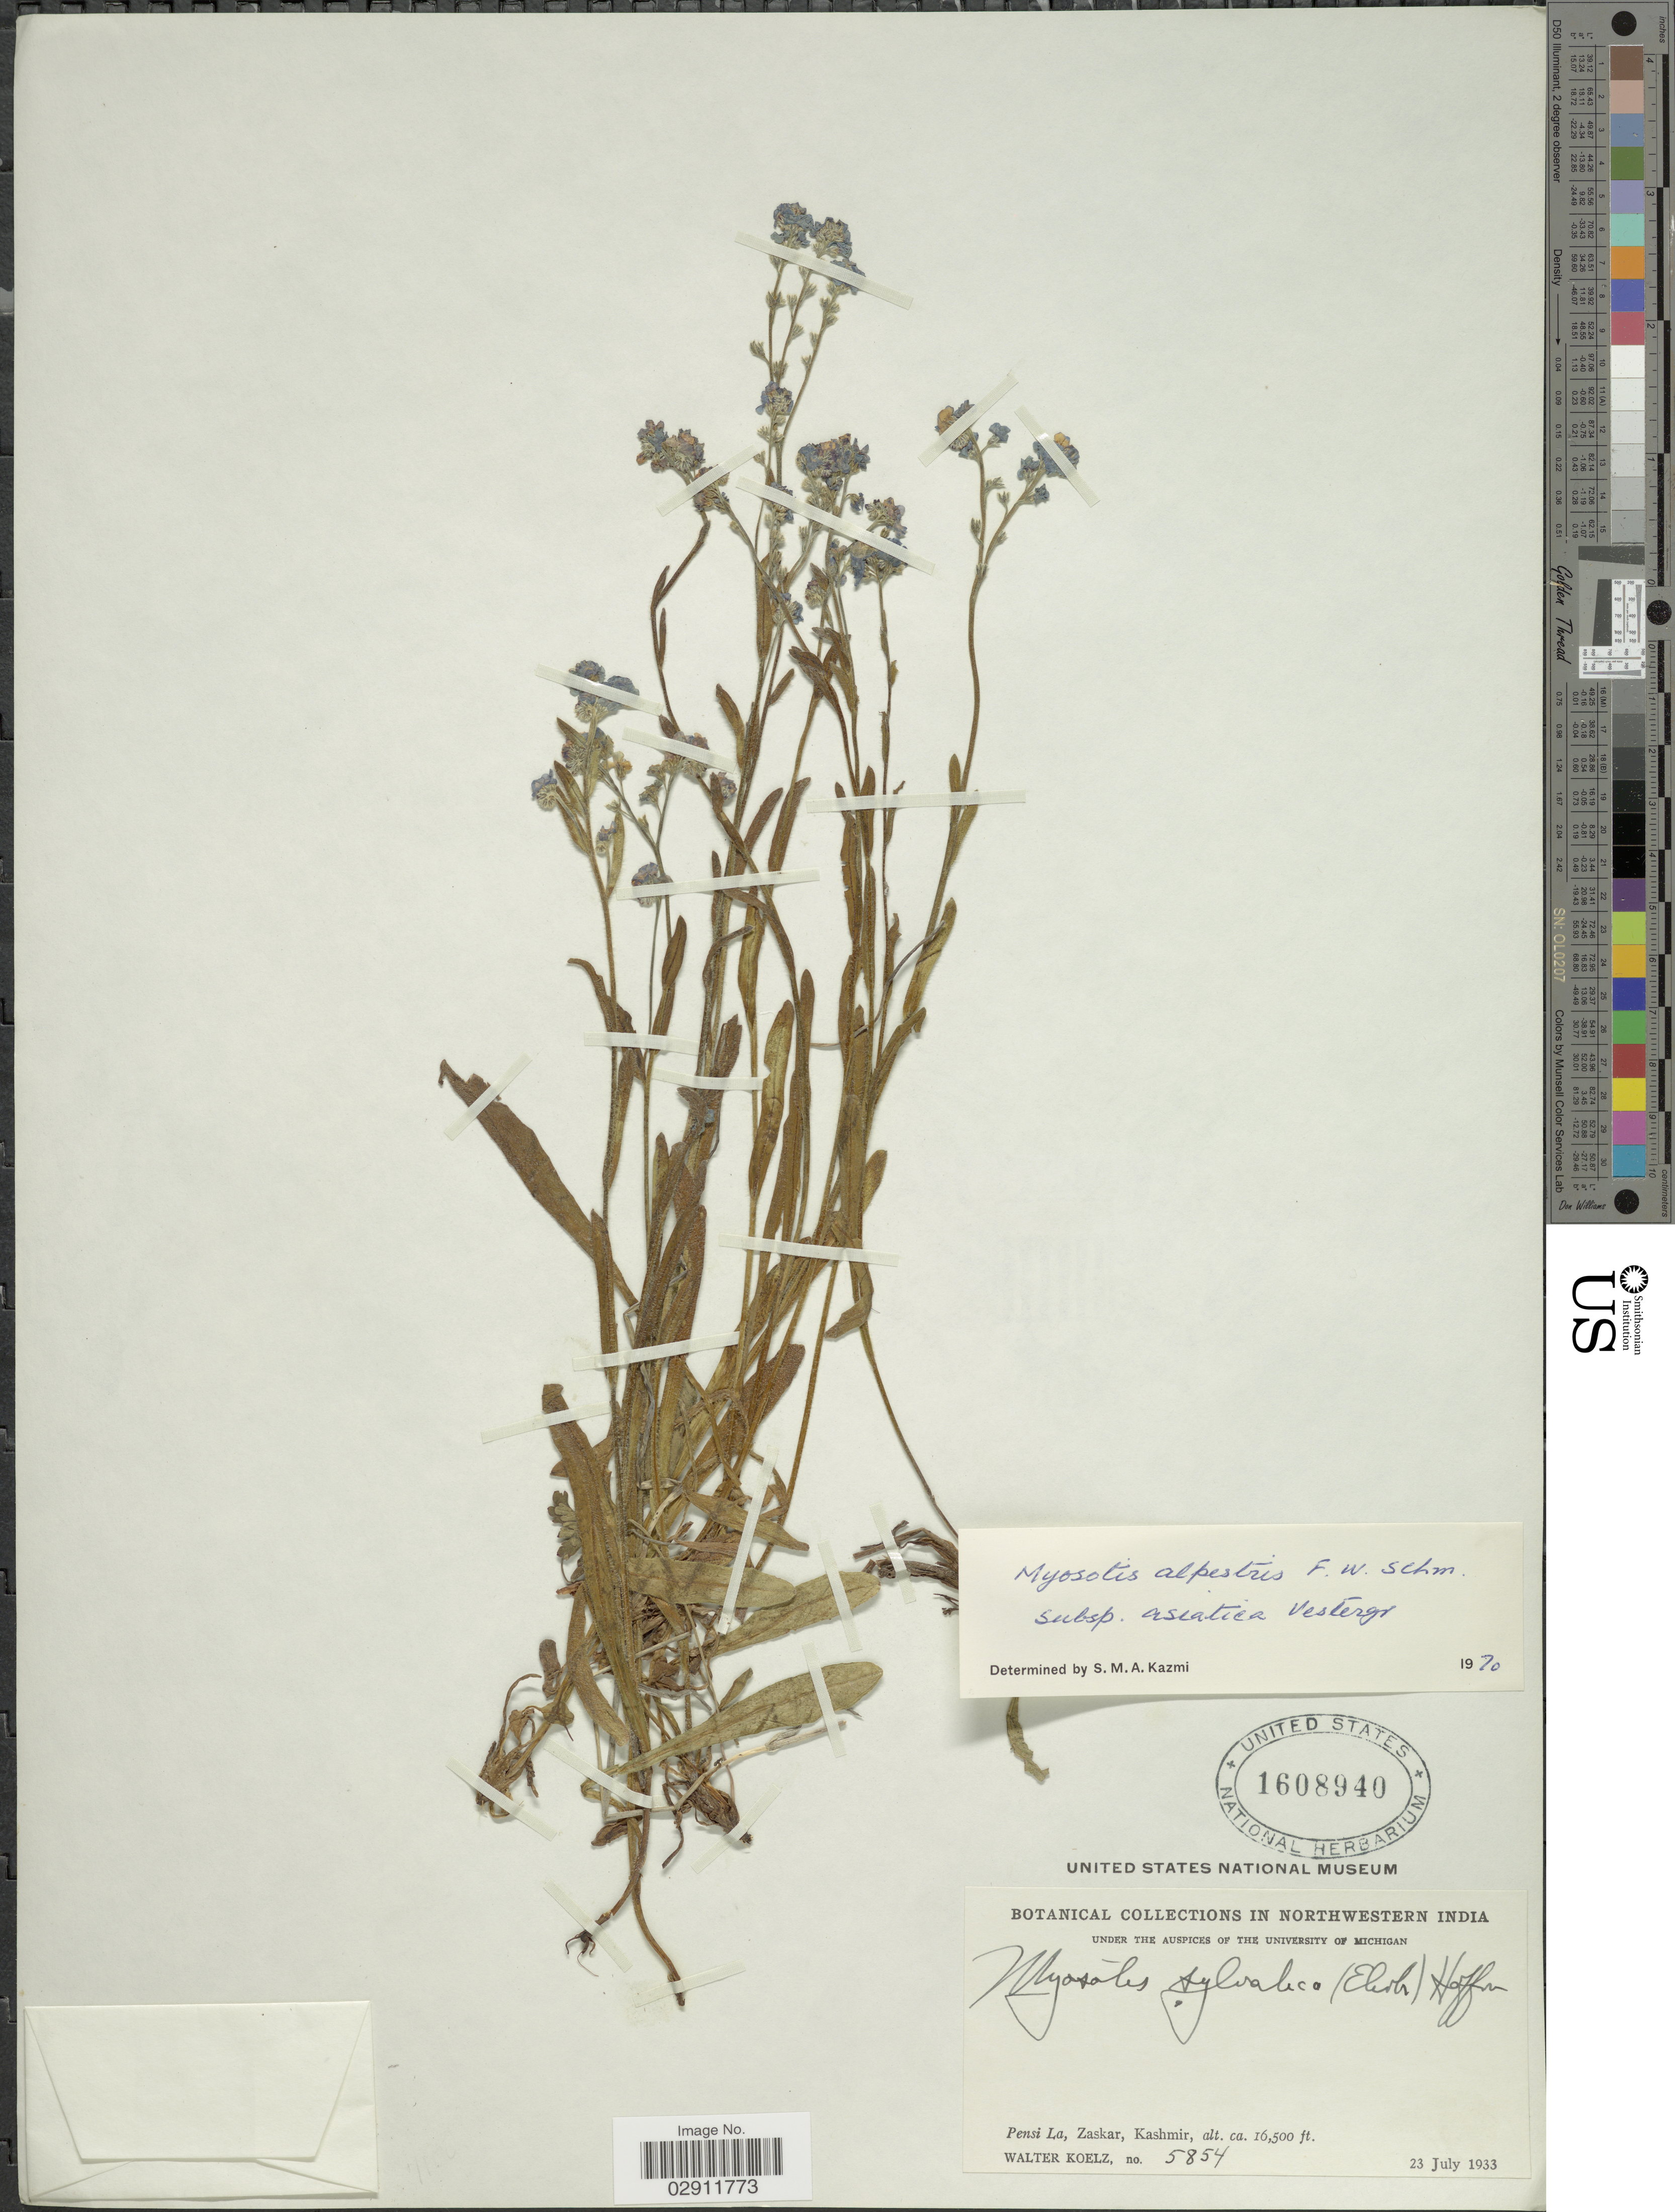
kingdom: Plantae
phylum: Tracheophyta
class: Magnoliopsida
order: Boraginales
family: Boraginaceae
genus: Myosotis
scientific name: Myosotis alpestris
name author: F.W. Schmidt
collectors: W. N. Koelz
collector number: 5854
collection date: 1933-07-23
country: India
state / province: Jammu and Kashmir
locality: Northwestern India. Pensi La, Zaskar.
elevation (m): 5029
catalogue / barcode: US 1608940